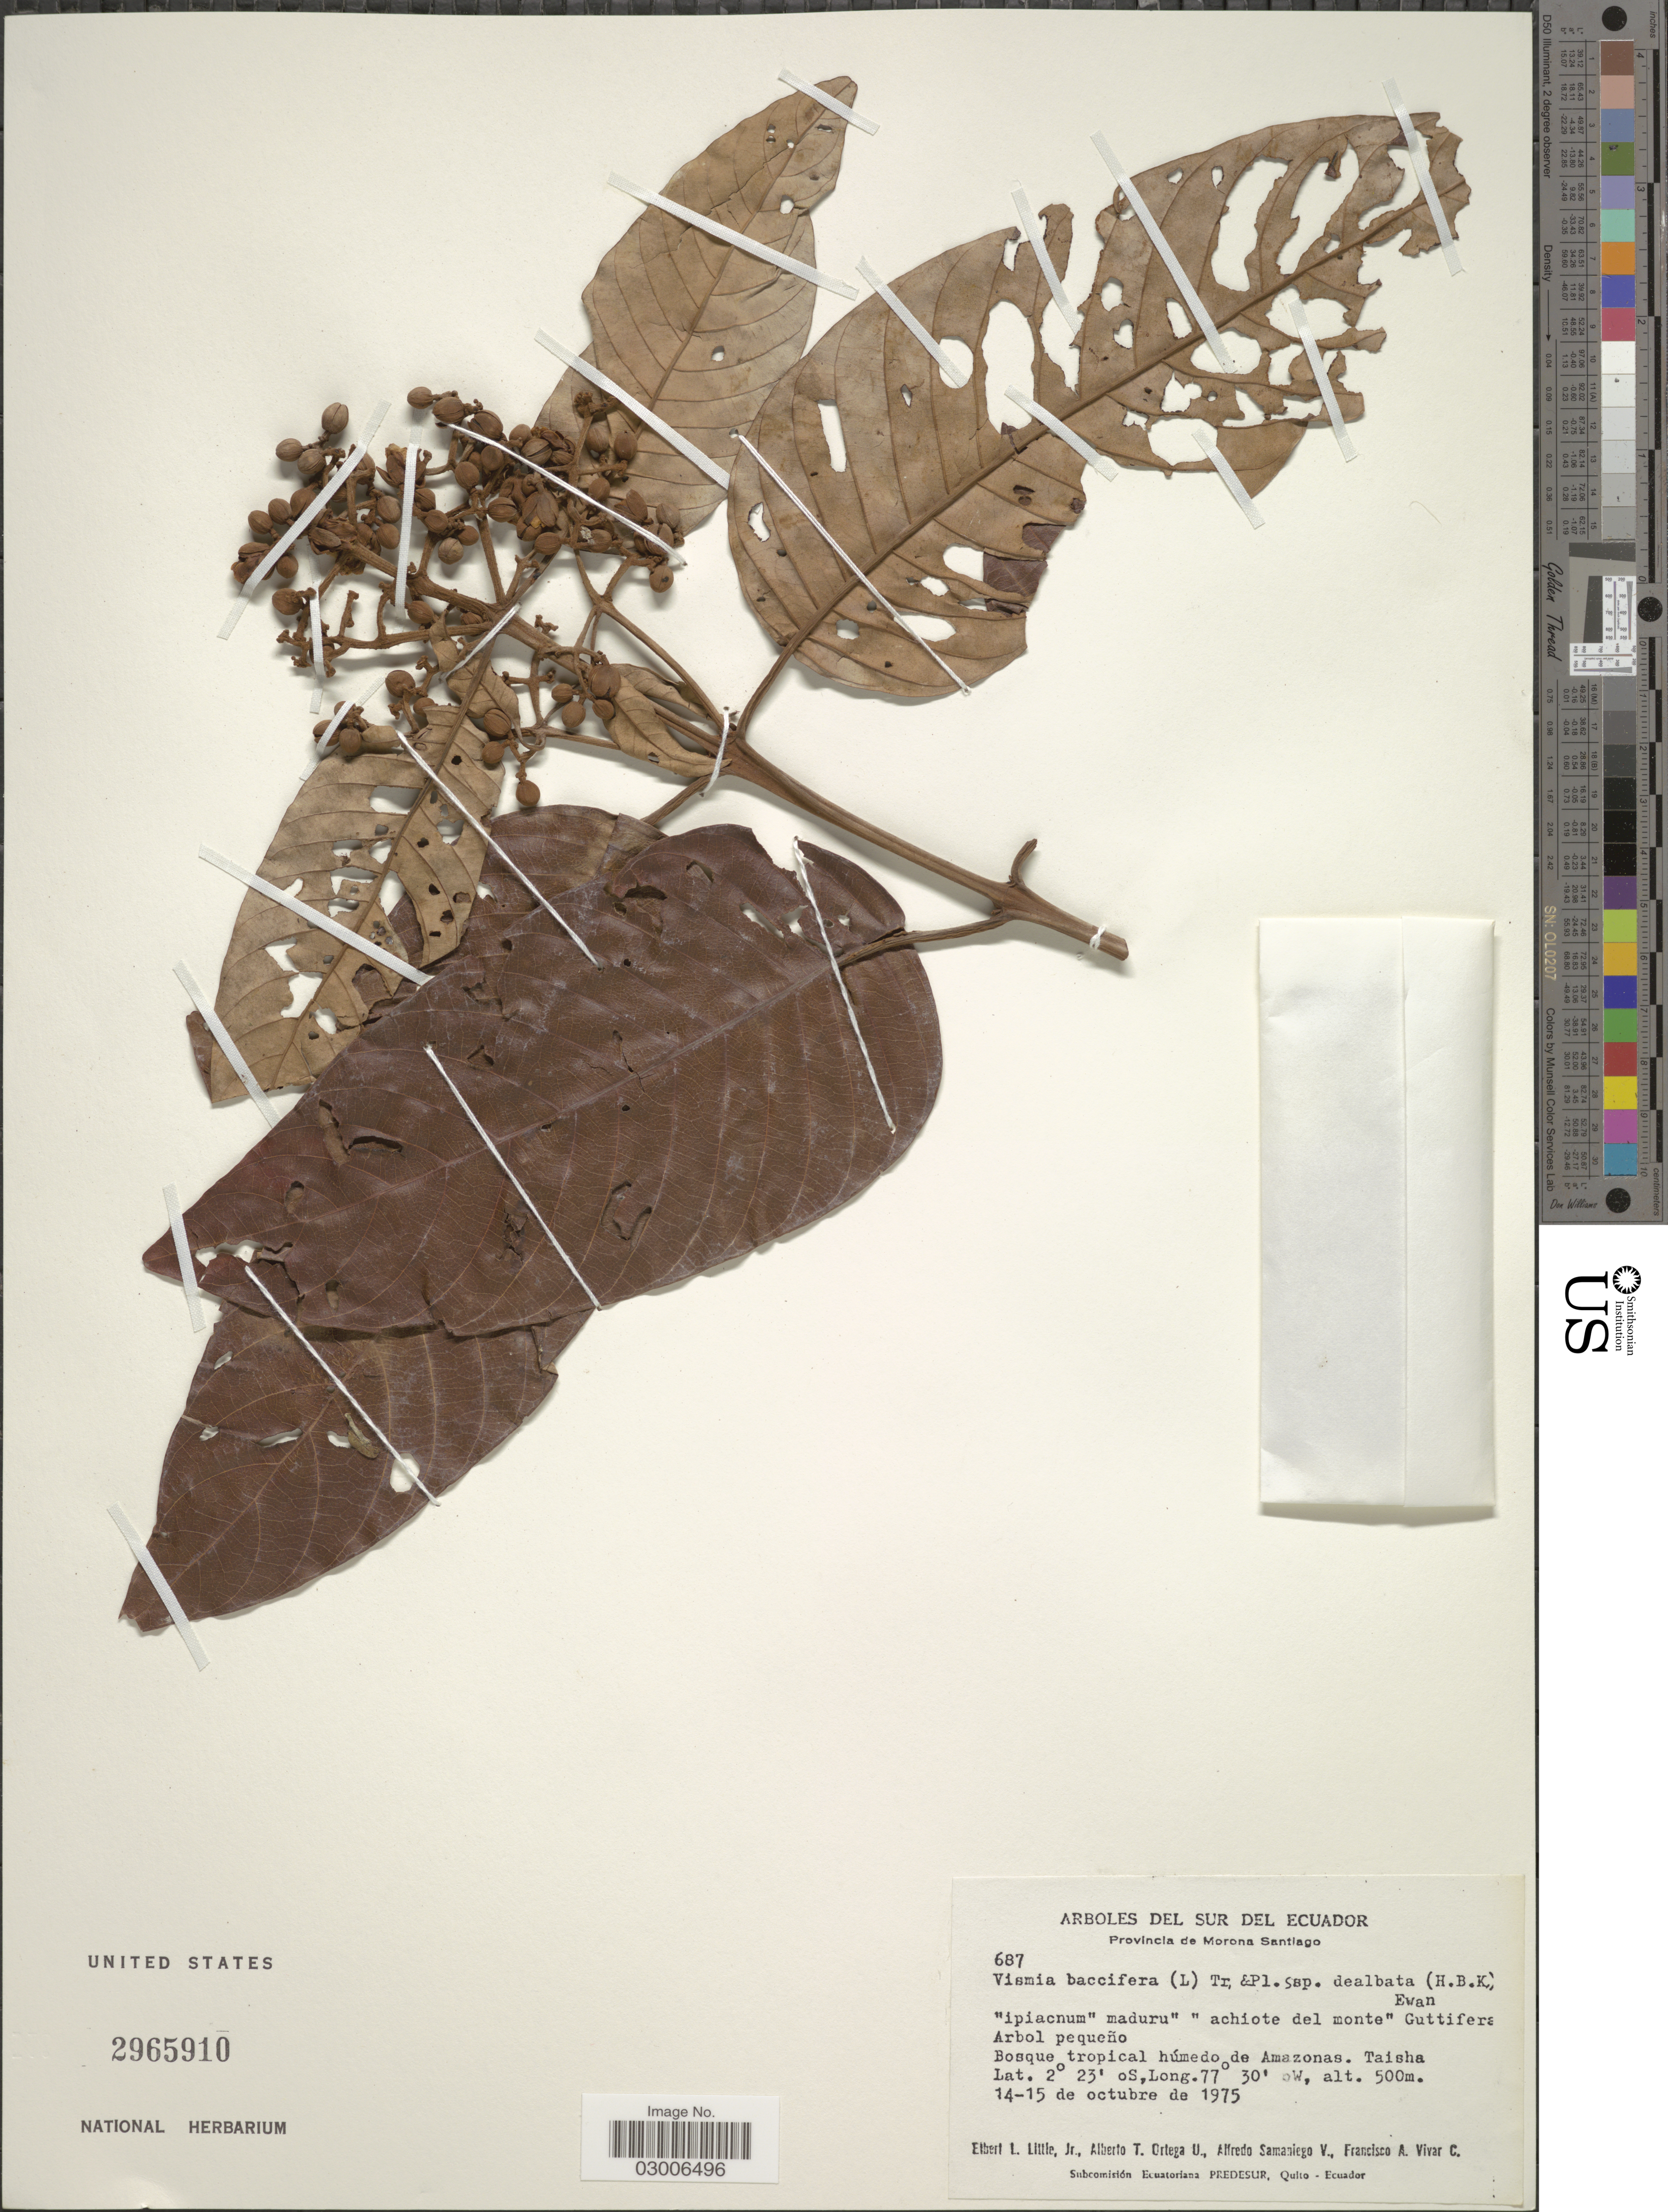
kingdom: Plantae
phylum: Tracheophyta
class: Magnoliopsida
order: Malpighiales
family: Hypericaceae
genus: Vismia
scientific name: Vismia baccifera subsp. dealbata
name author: (Kunth) Ewan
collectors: E. L. Little, A. T. Ortega U., A. V. Samaniego & F. A. Vivar C.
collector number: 687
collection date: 1975-10-14/1975-10-15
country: Ecuador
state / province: Morona-Santiago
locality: Bosque tropical húmedo de Amazonas, Taisha.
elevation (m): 500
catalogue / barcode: US 2965910